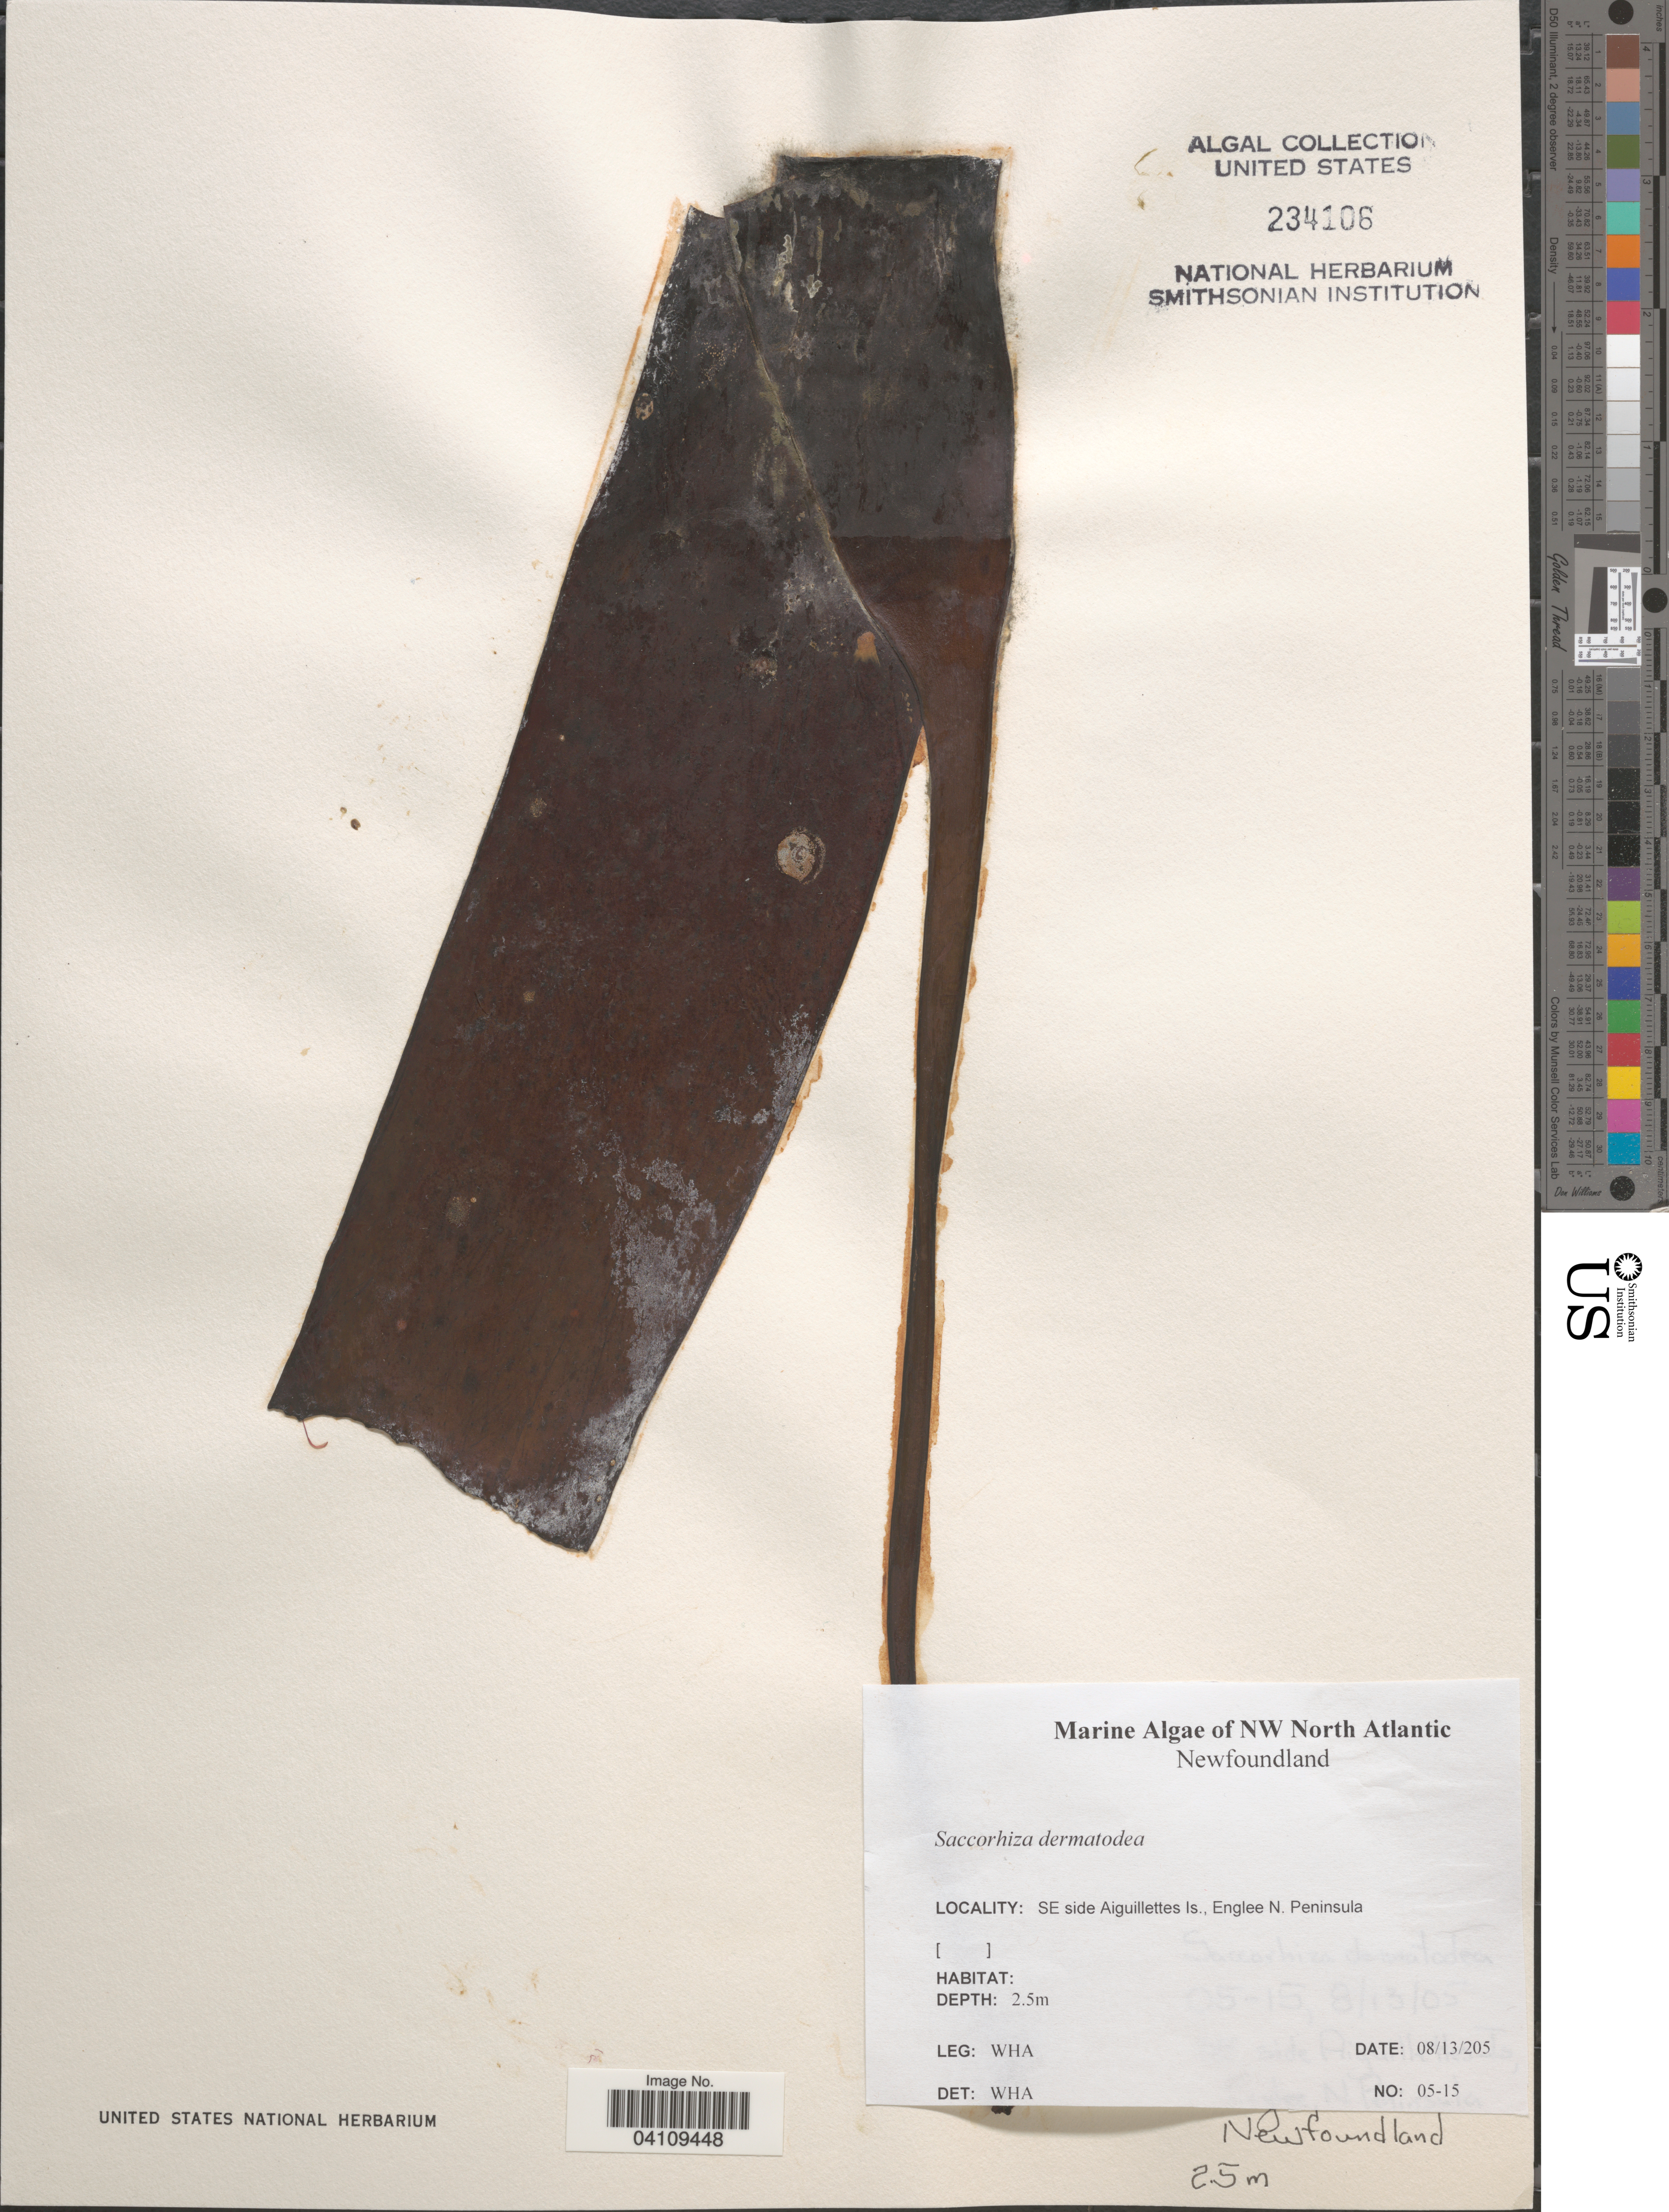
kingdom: Chromista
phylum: Foraminifera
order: Astrorhizida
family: Hyperamminidae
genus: Saccorhiza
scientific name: Saccorhiza dermatodea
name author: (Bach. Pyl.) J. Agardh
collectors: W. H. Adey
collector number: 05-15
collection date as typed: Transcribed d/m/y: 13/8/205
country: Canada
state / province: Newfoundland and Labrador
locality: NW North Atlantic. SE side Aiguillettes Is., Englee N. Peninsula.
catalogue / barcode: US 234106